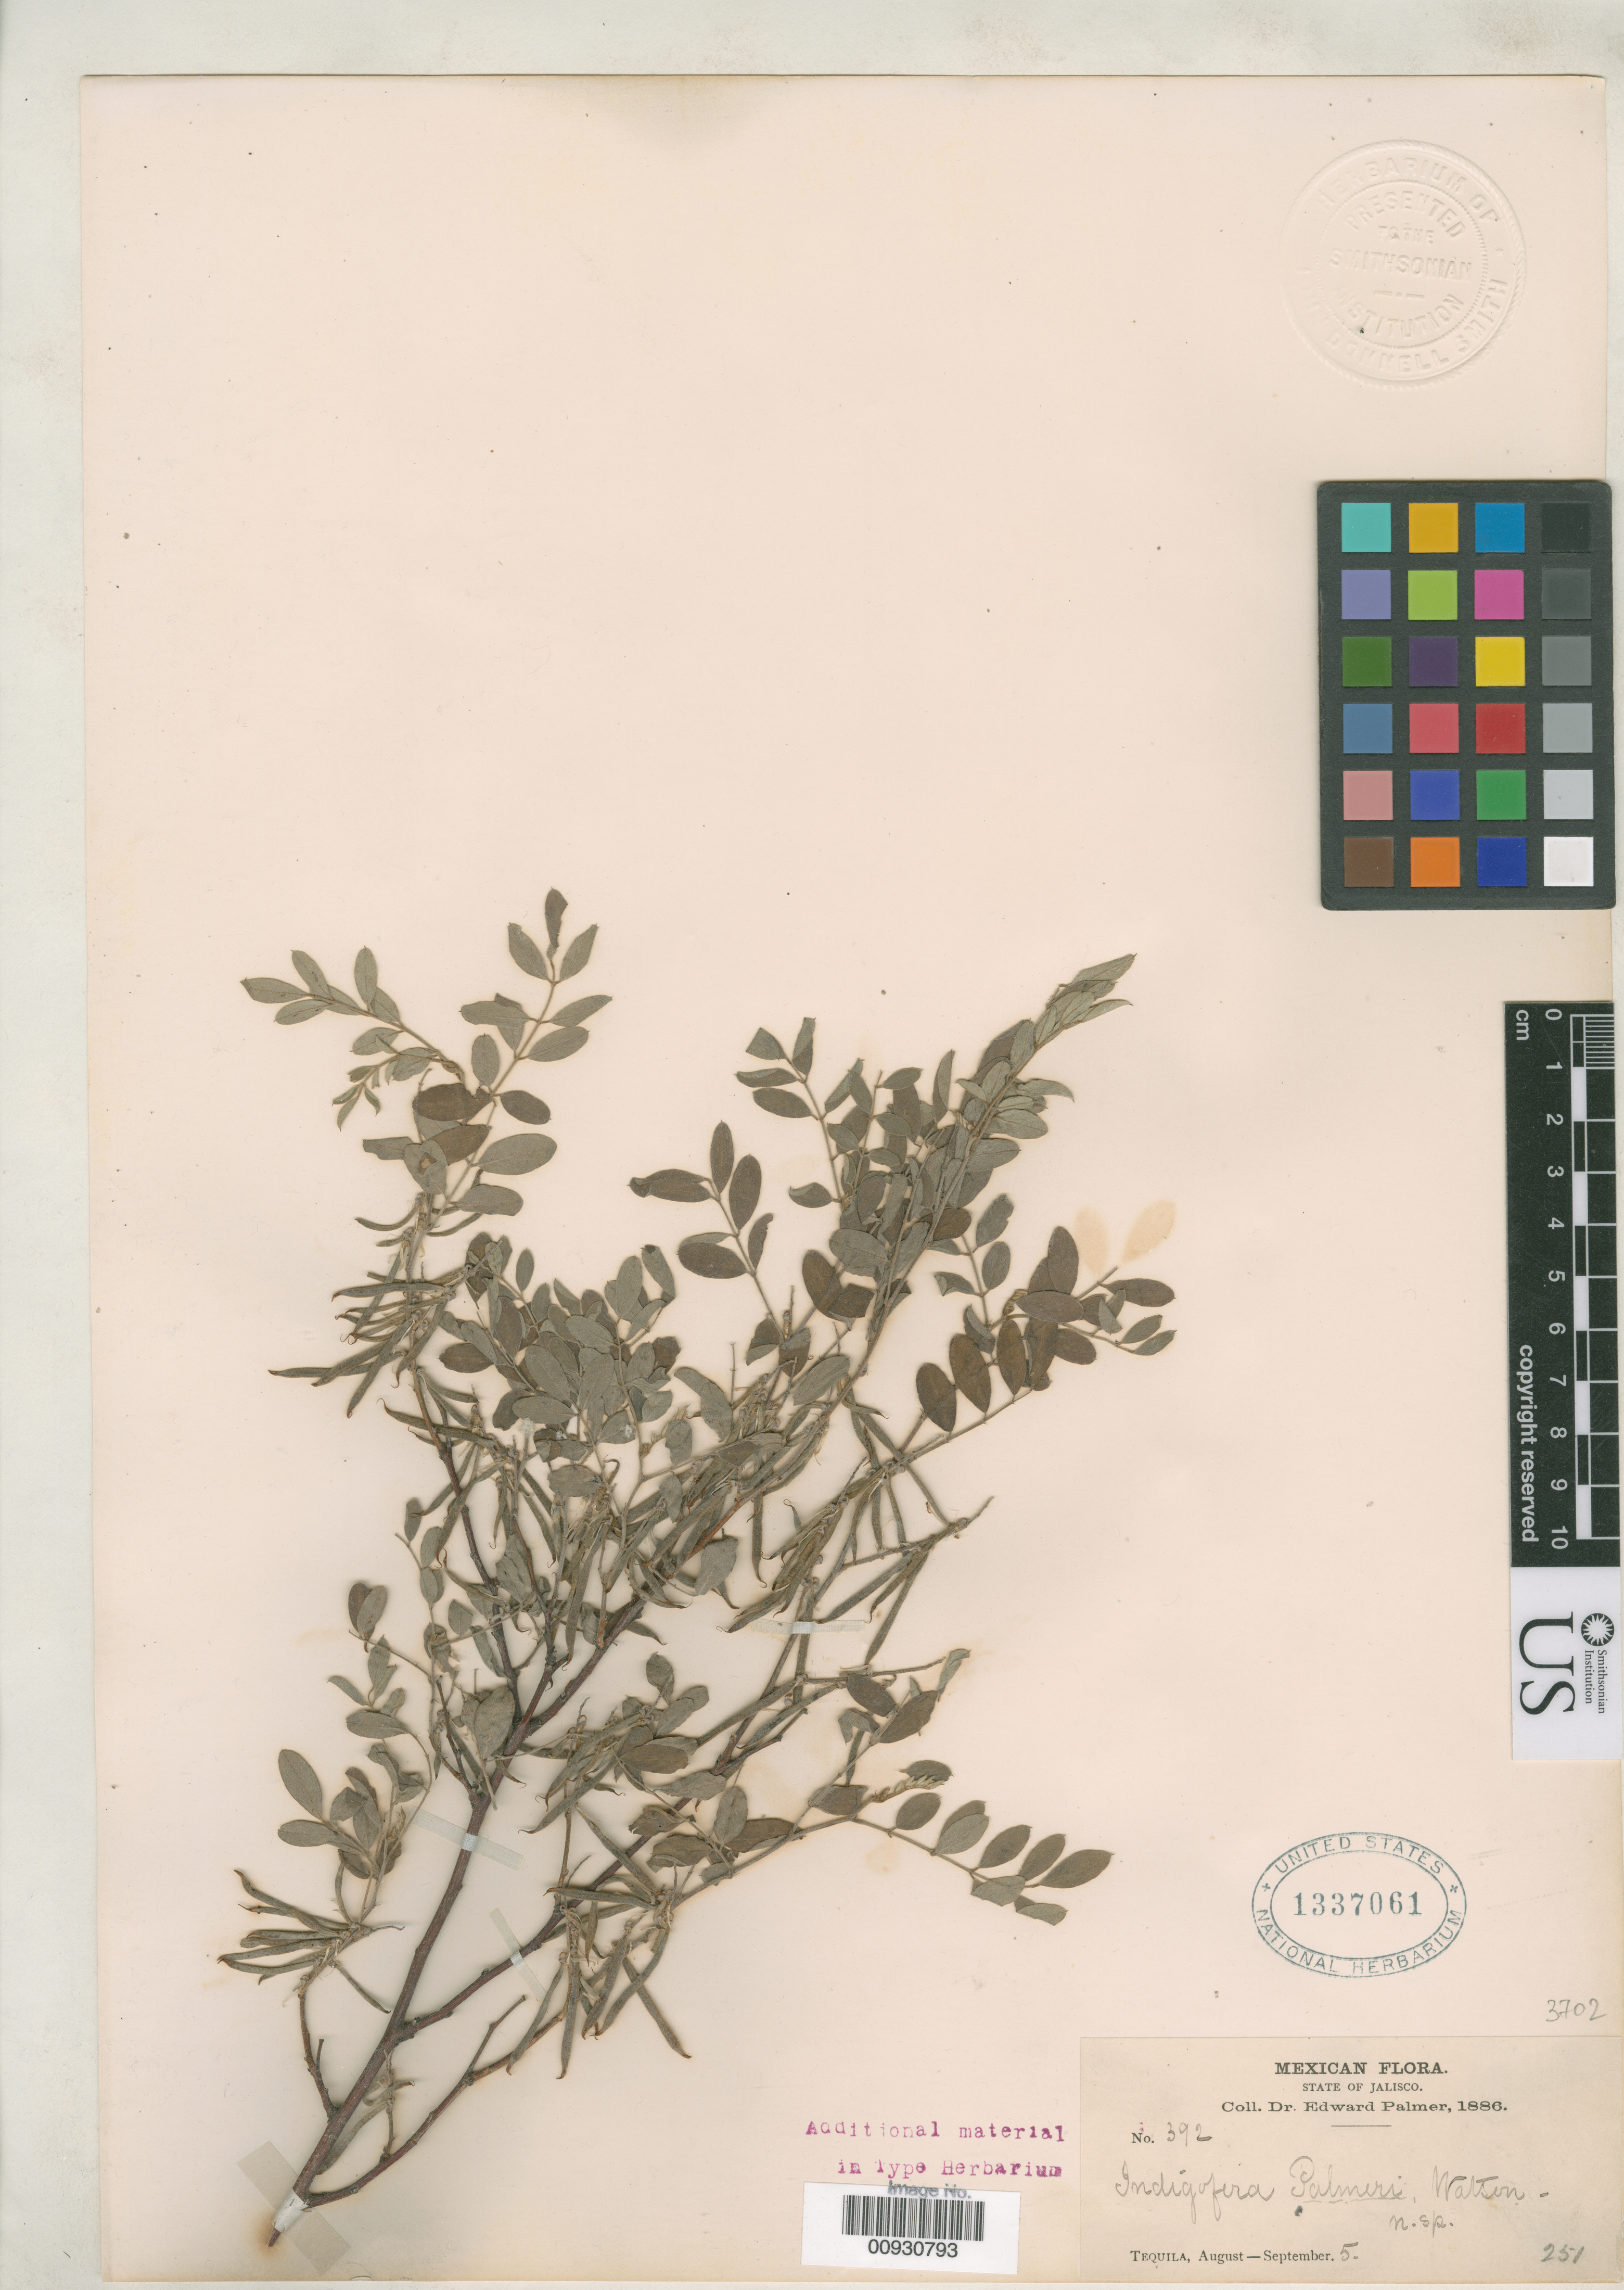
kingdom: Plantae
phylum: Tracheophyta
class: Magnoliopsida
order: Fabales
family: Fabaceae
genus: Indigofera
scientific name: Indigofera palmeri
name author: S. Watson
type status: Isotype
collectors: E. Palmer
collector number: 392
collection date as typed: Aug 1886 to -- Sep 1886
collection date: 1886-08/1886-09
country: Mexico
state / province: Jalisco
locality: Tequila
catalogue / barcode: US 1337061